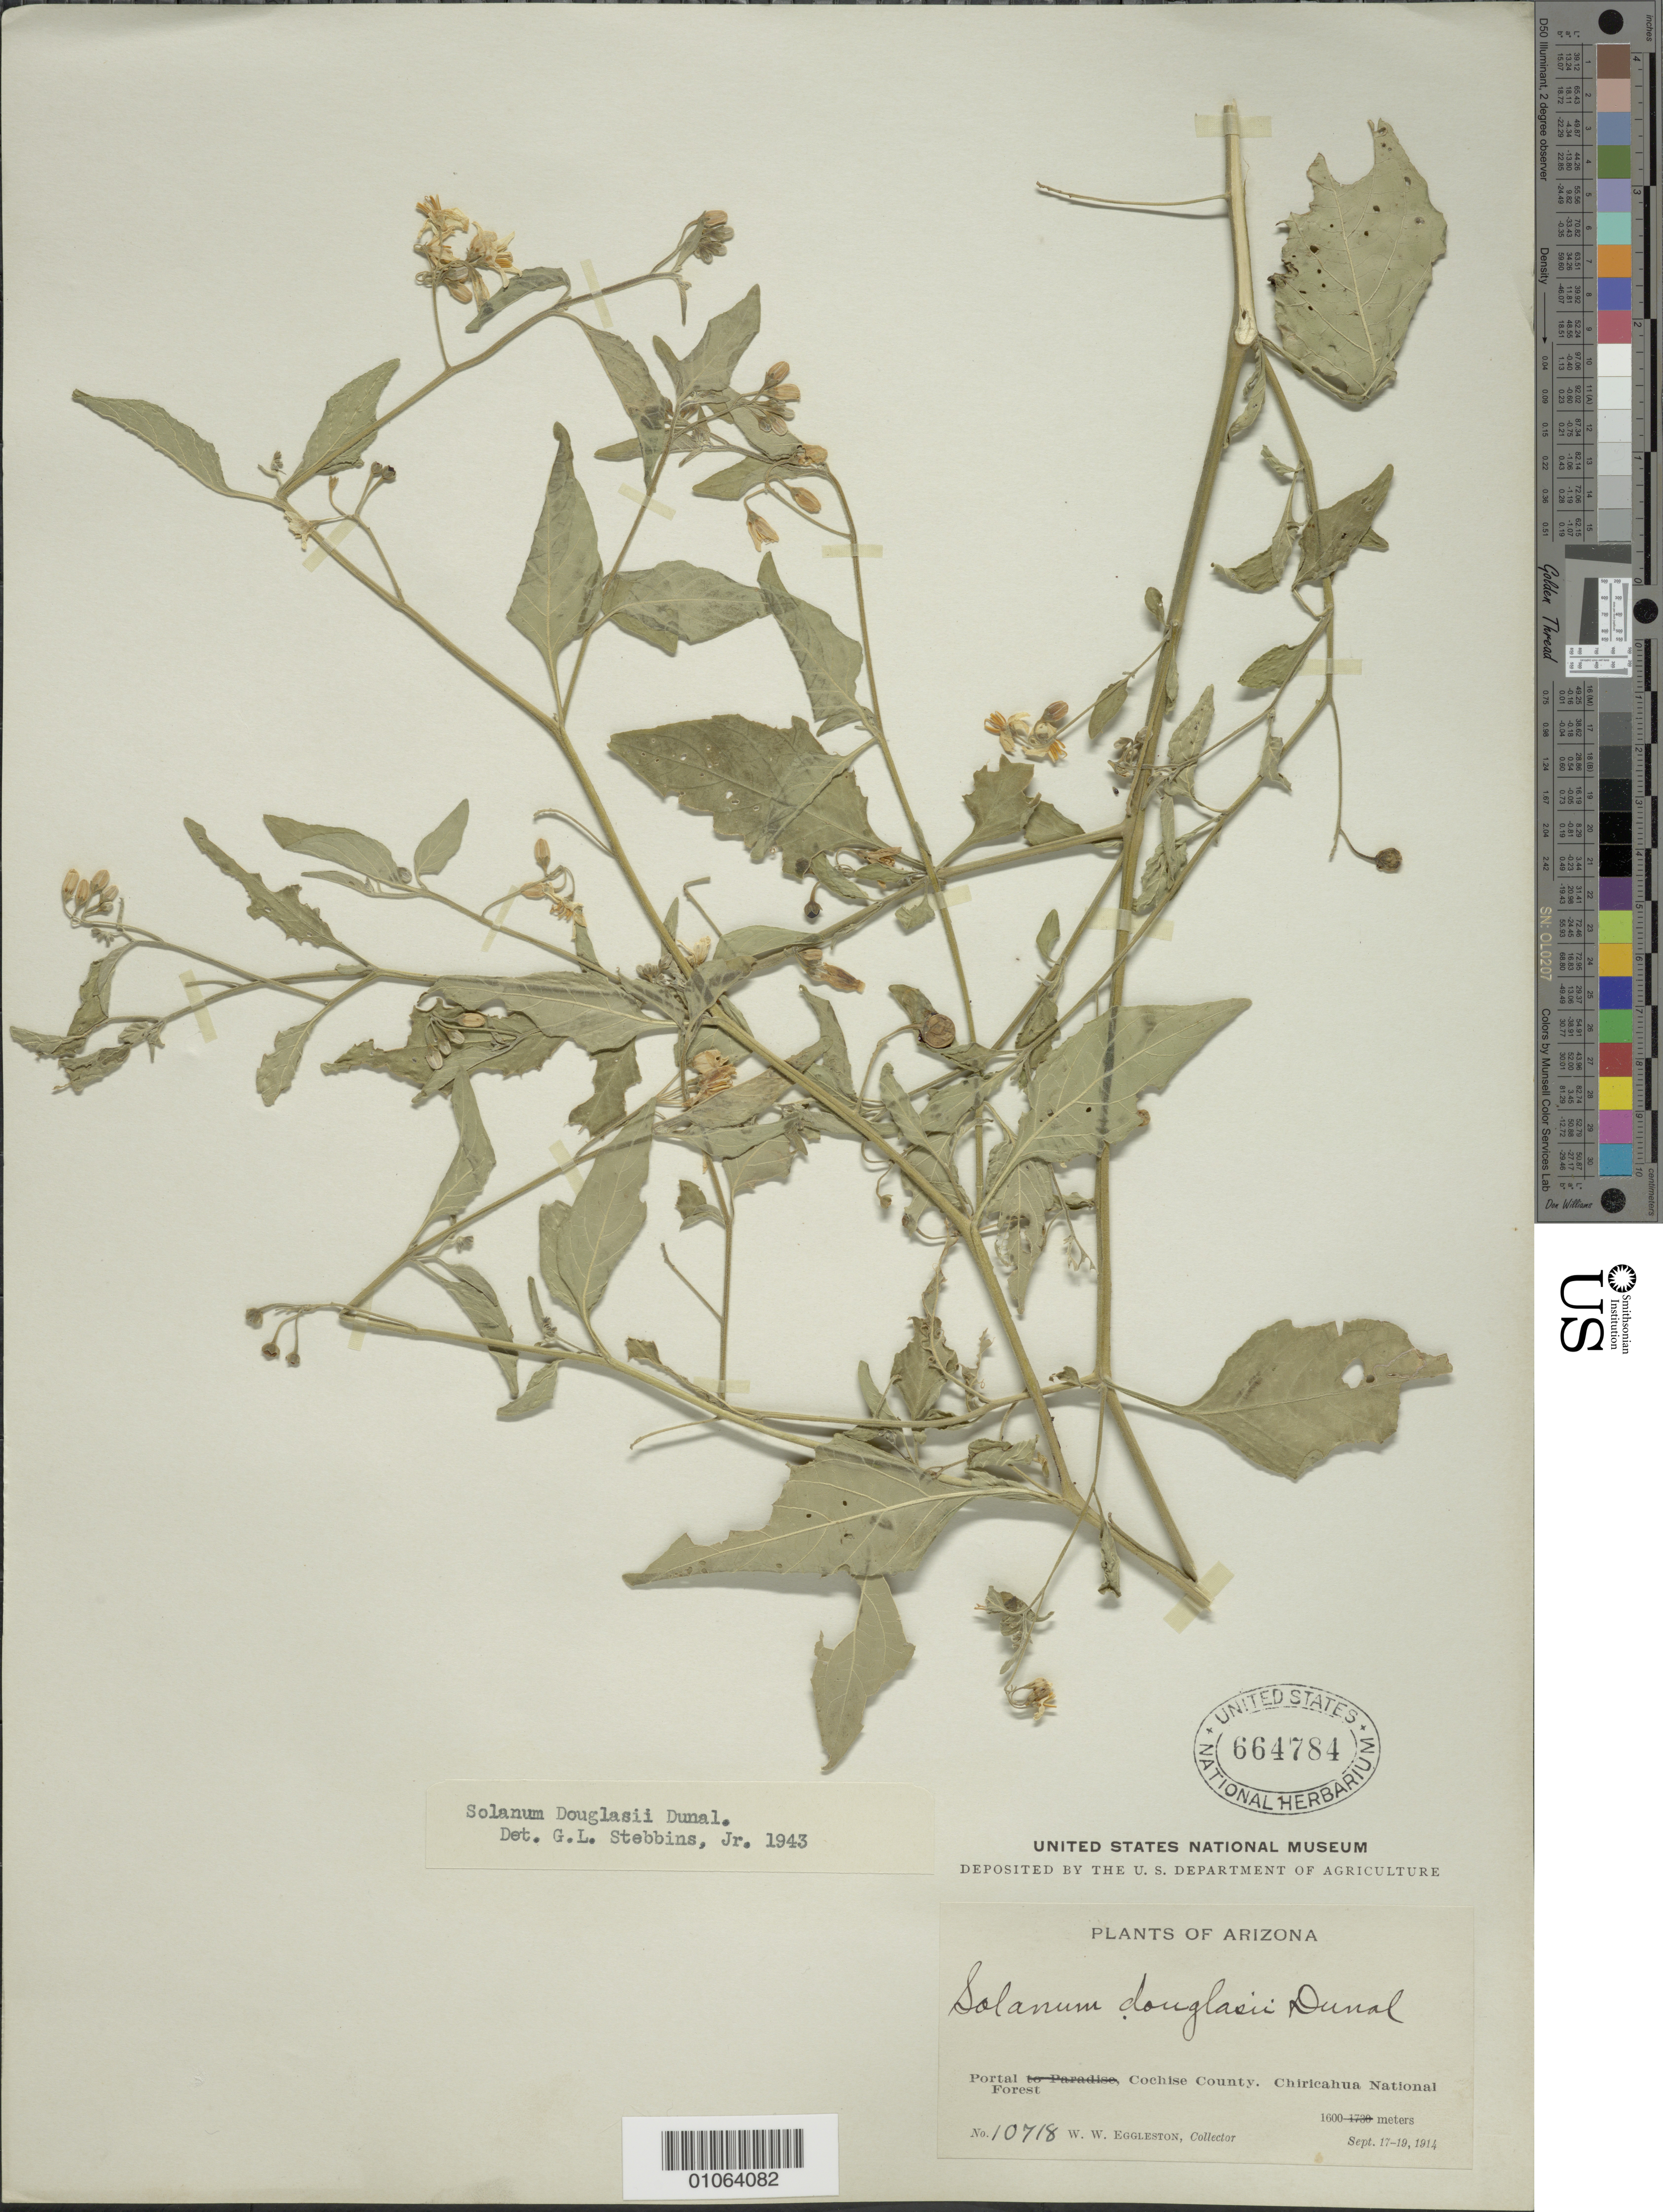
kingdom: Plantae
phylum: Tracheophyta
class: Magnoliopsida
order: Solanales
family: Solanaceae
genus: Solanum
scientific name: Solanum douglasii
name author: Dunal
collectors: W. W. Eggleston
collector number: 10718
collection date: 1914-09-17/1914-09-19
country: United States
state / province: Arizona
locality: Portal Cochise County. Chiricahua National Forest.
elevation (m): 1600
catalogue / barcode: US 664784